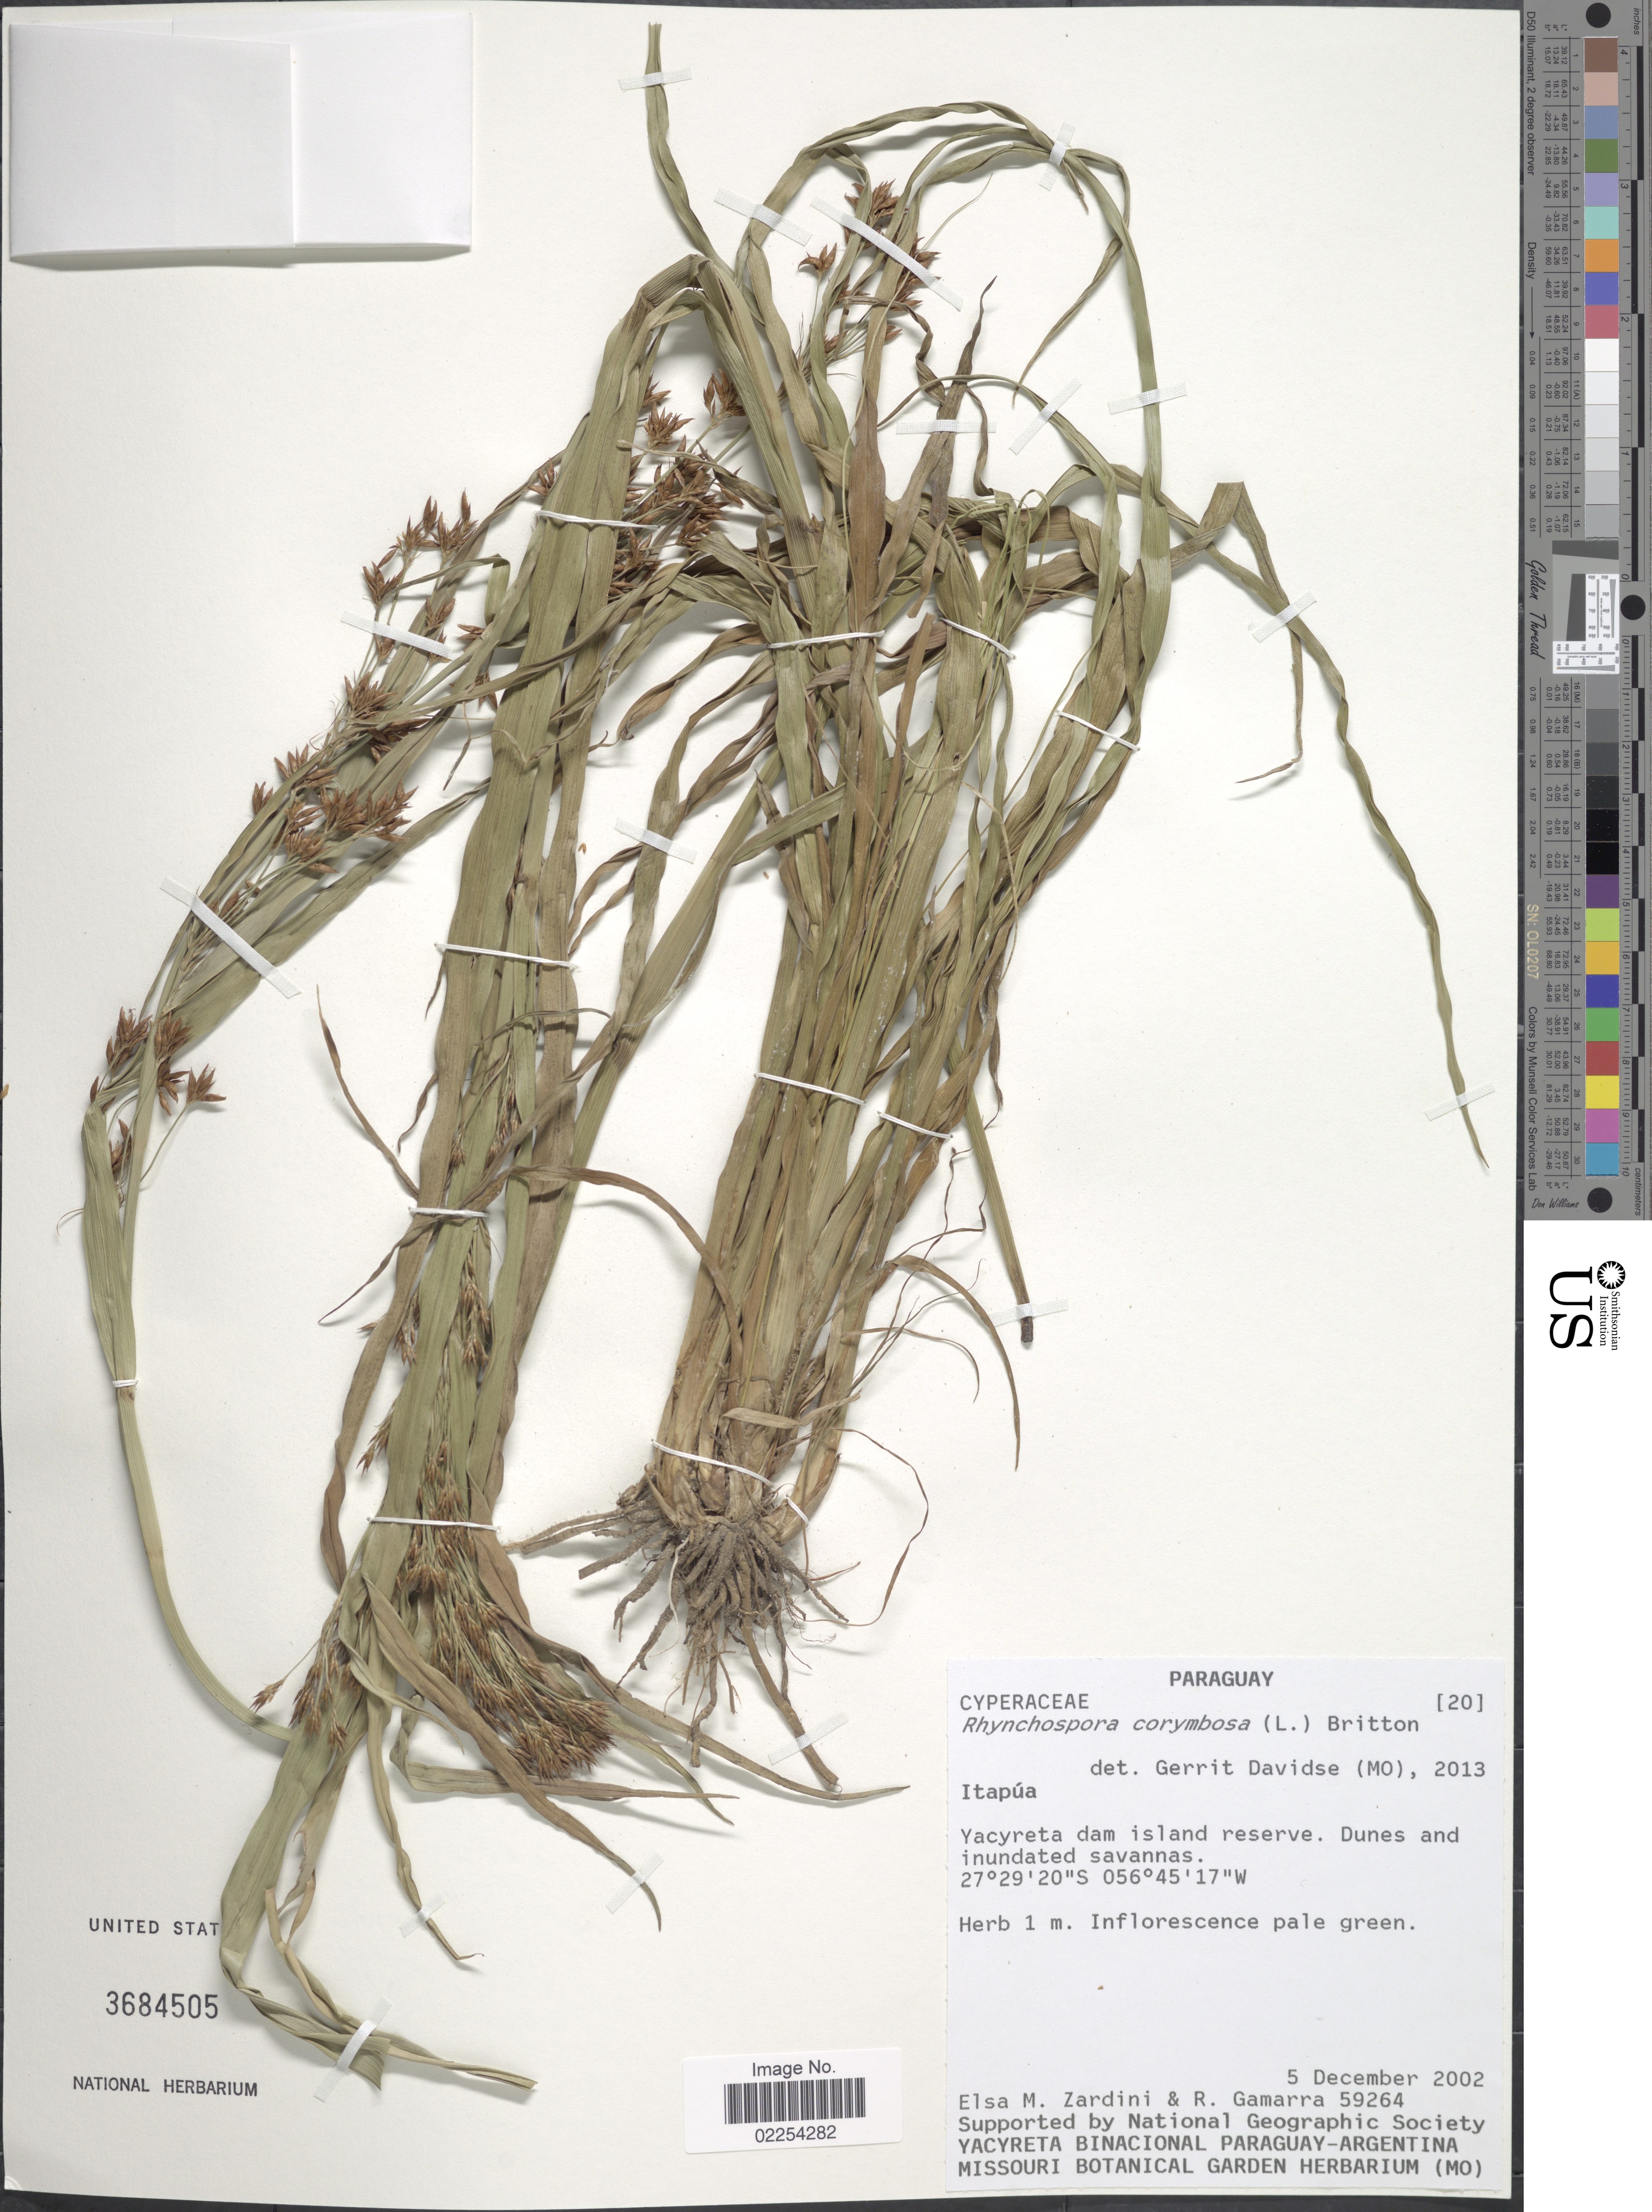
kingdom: Plantae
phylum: Tracheophyta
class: Liliopsida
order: Poales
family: Cyperaceae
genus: Rhynchospora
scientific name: Rhynchospora corymbosa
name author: (L.) Britton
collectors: E. M. Zardini & R. Gamarra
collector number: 59264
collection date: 2002-12-05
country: Paraguay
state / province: Itapua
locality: Itapua, Yacyreta dam island reserve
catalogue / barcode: US 3684505